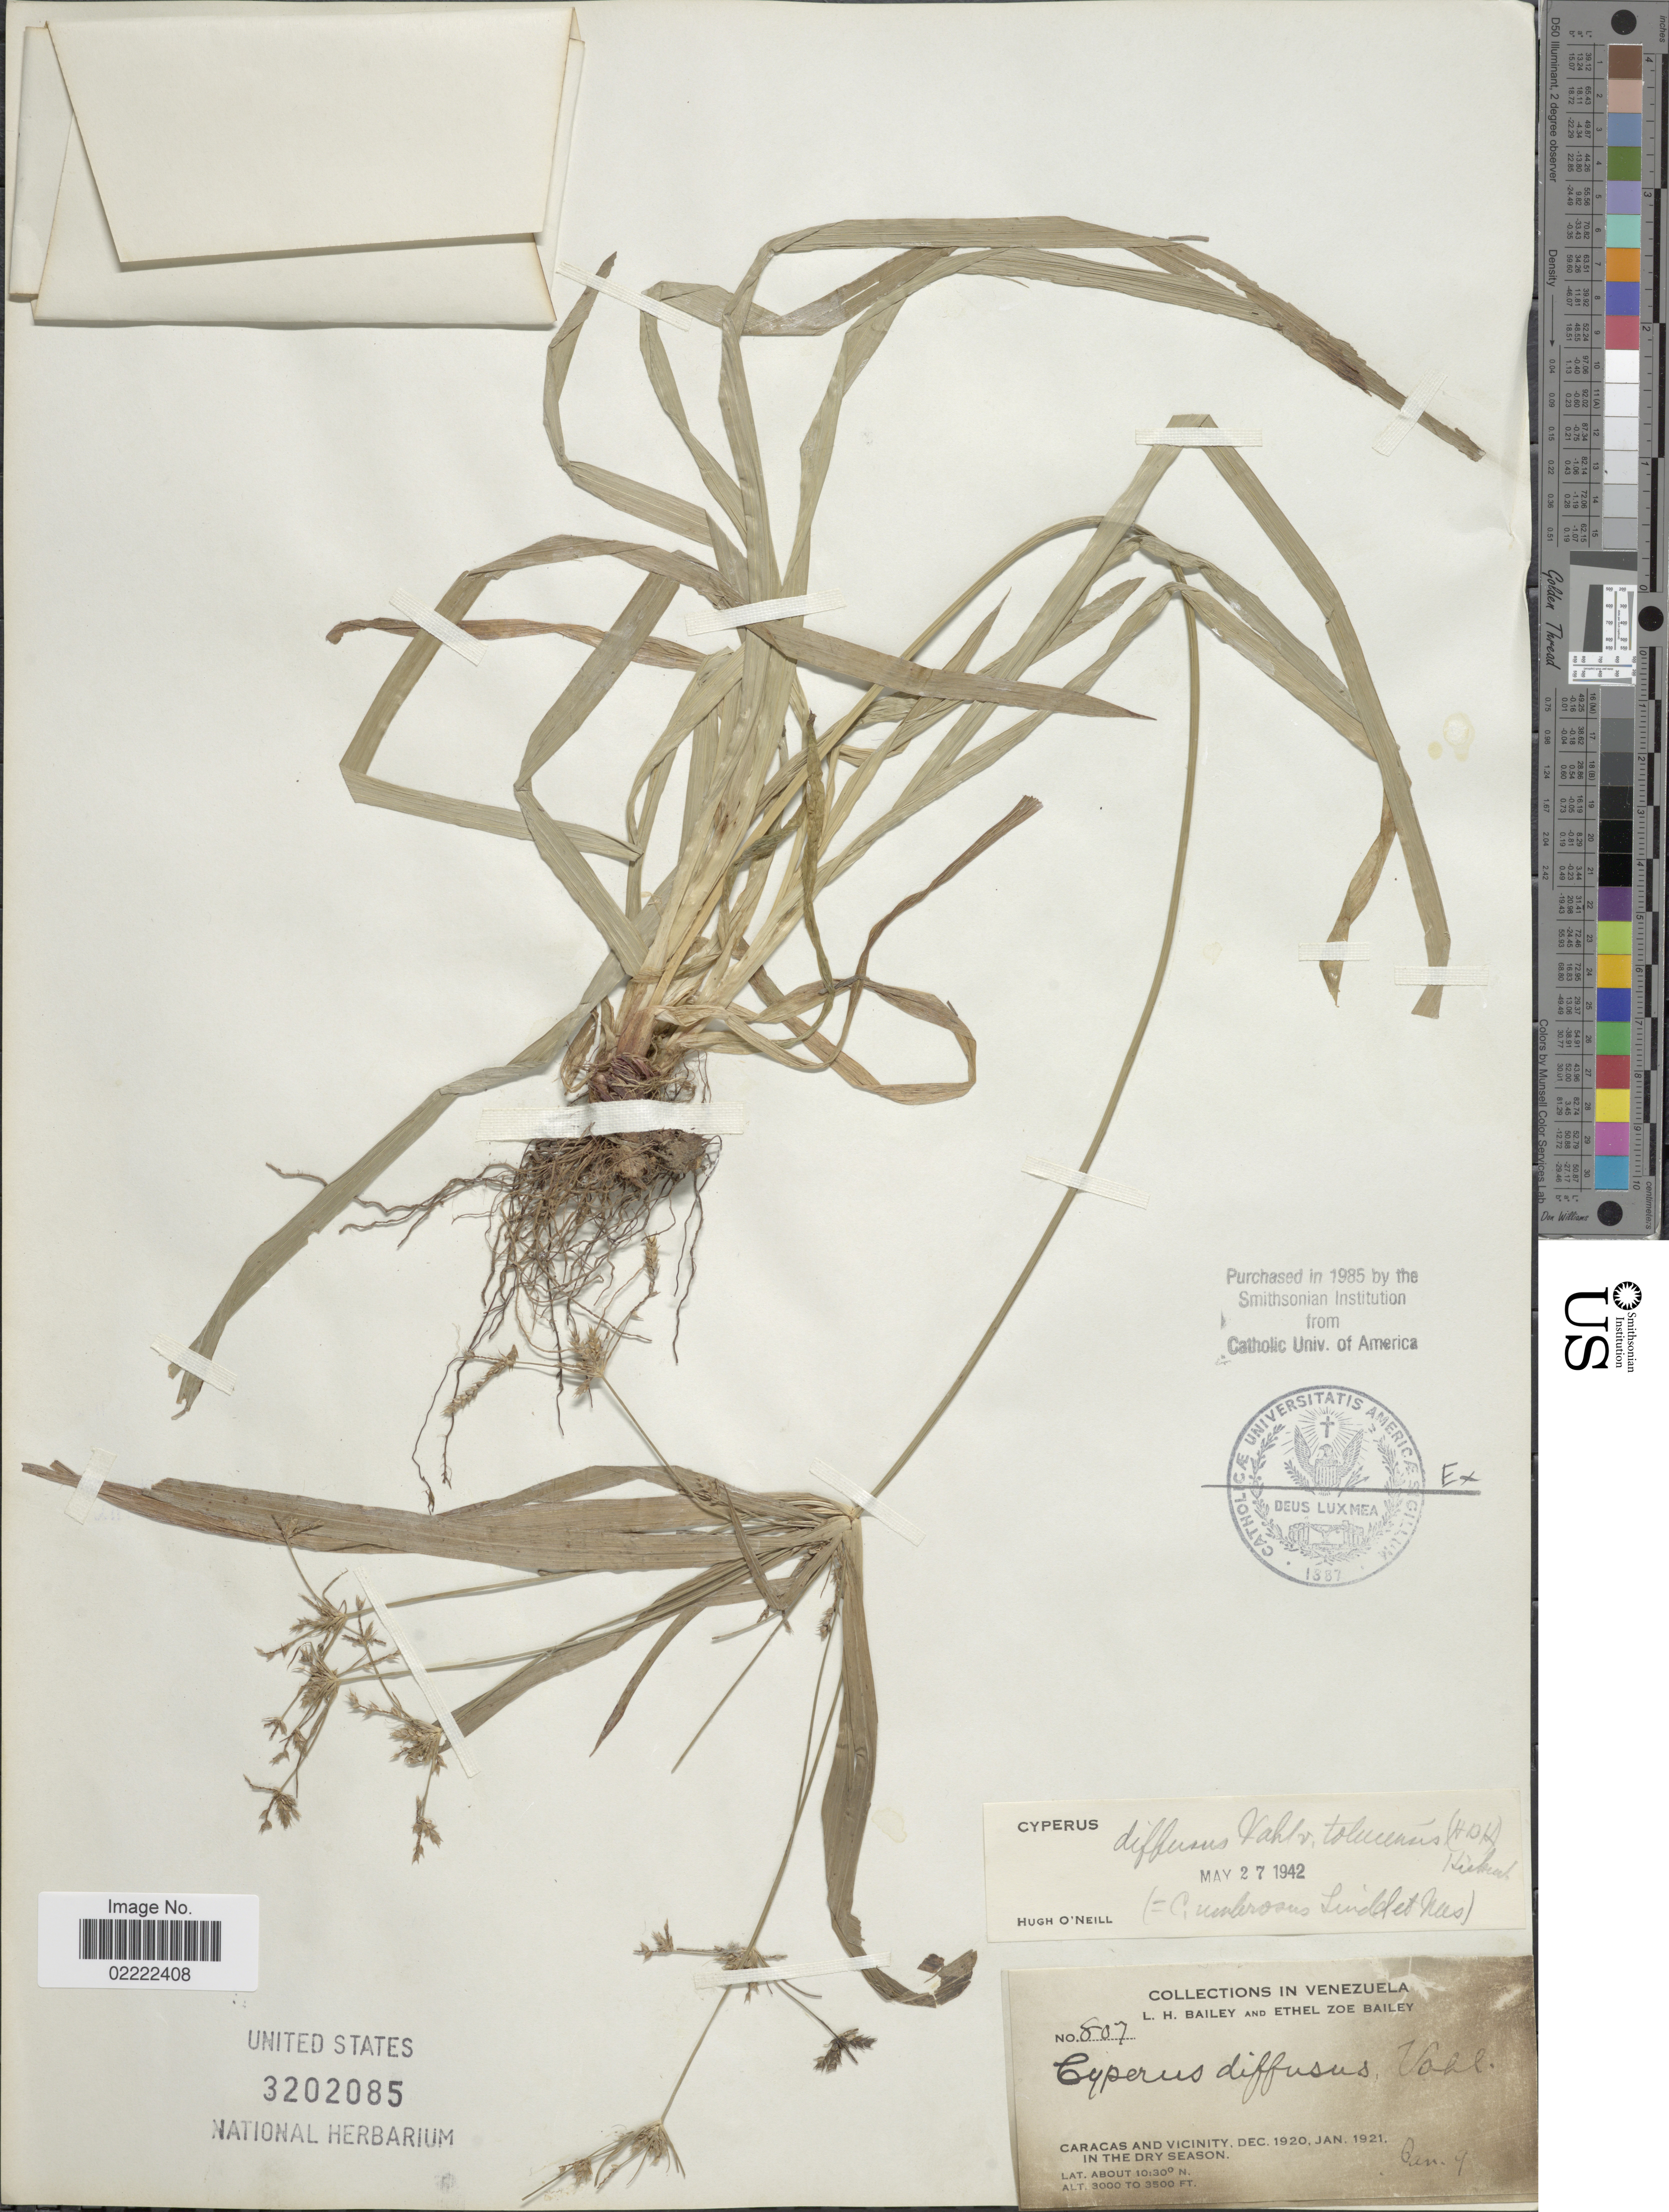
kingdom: Plantae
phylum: Tracheophyta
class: Liliopsida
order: Poales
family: Cyperaceae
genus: Cyperus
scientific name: Cyperus laxus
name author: Lam.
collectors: L. H. Bailey & E. Z. Bailey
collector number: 807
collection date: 1920-12/1921-01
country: Venezuela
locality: Caracas and Vicinity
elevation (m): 914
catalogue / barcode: US 3202085